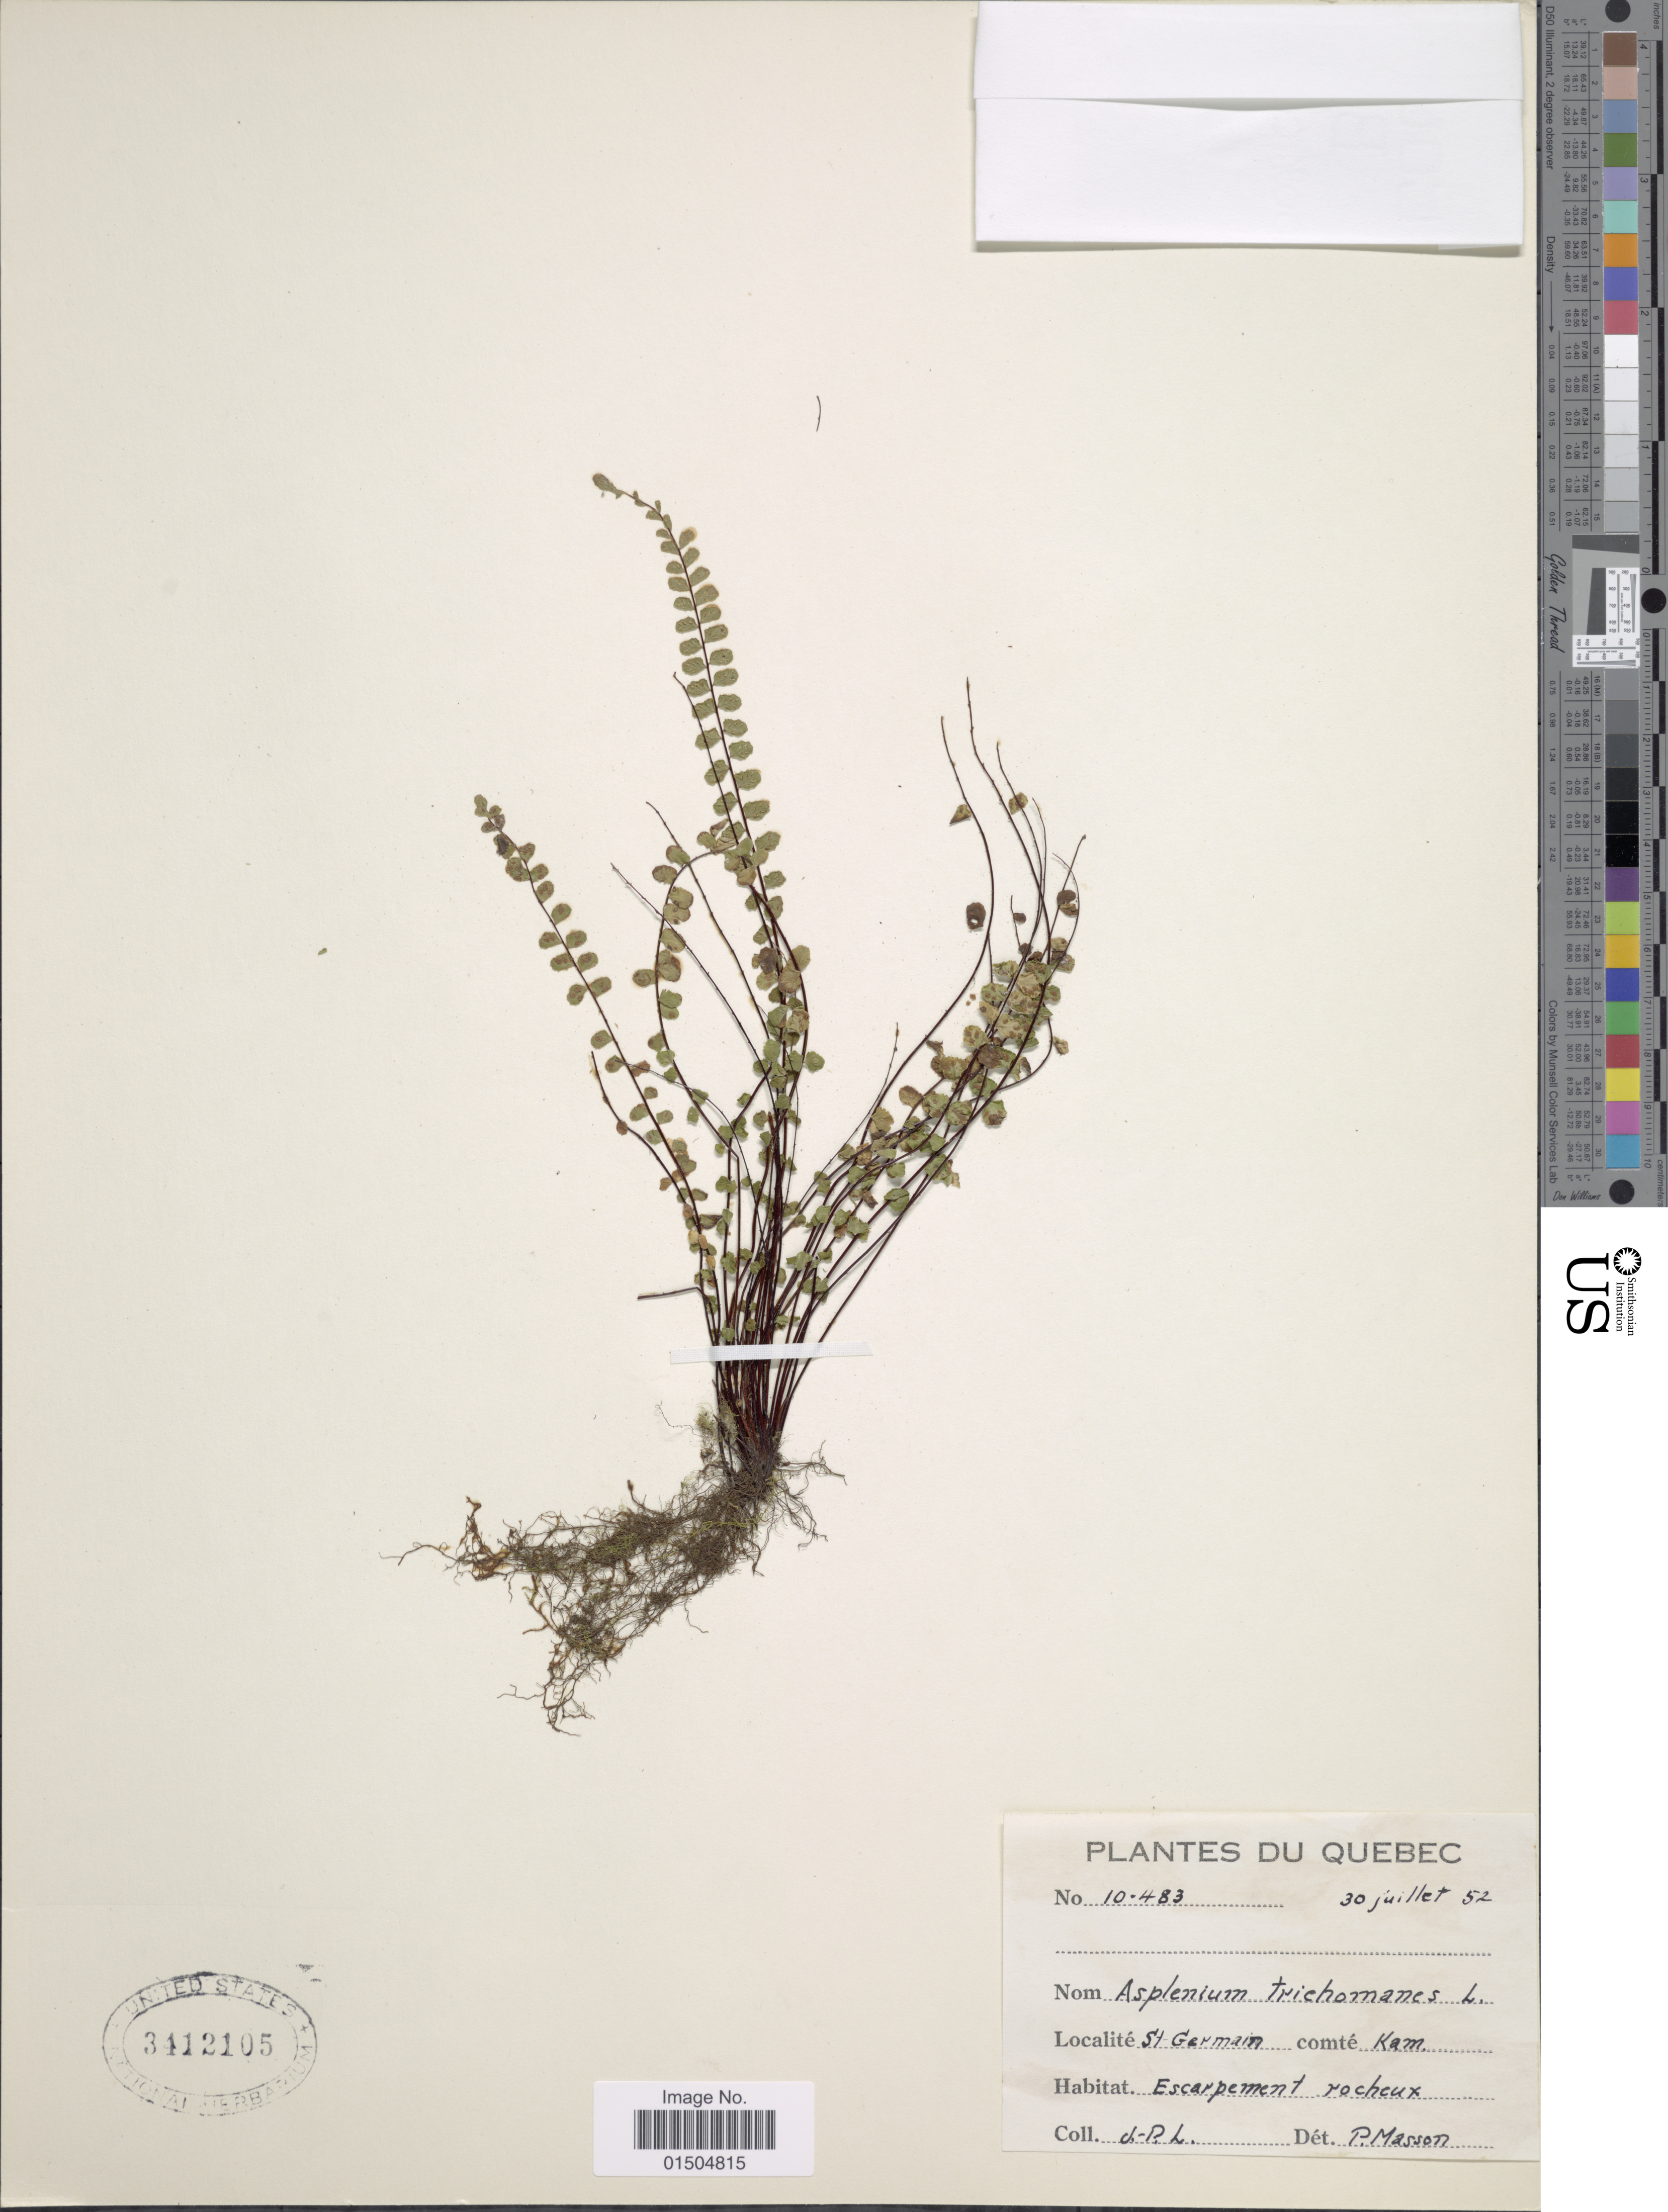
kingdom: Plantae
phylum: Tracheophyta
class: Polypodiopsida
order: Polypodiales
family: Aspleniaceae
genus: Asplenium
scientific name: Asplenium trichomanes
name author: L.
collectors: J. P. L.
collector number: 10483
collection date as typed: Transcribed d/m/y: 30/7/52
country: Canada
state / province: Quebec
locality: St. Germain. Comté Kam.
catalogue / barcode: US 3112105